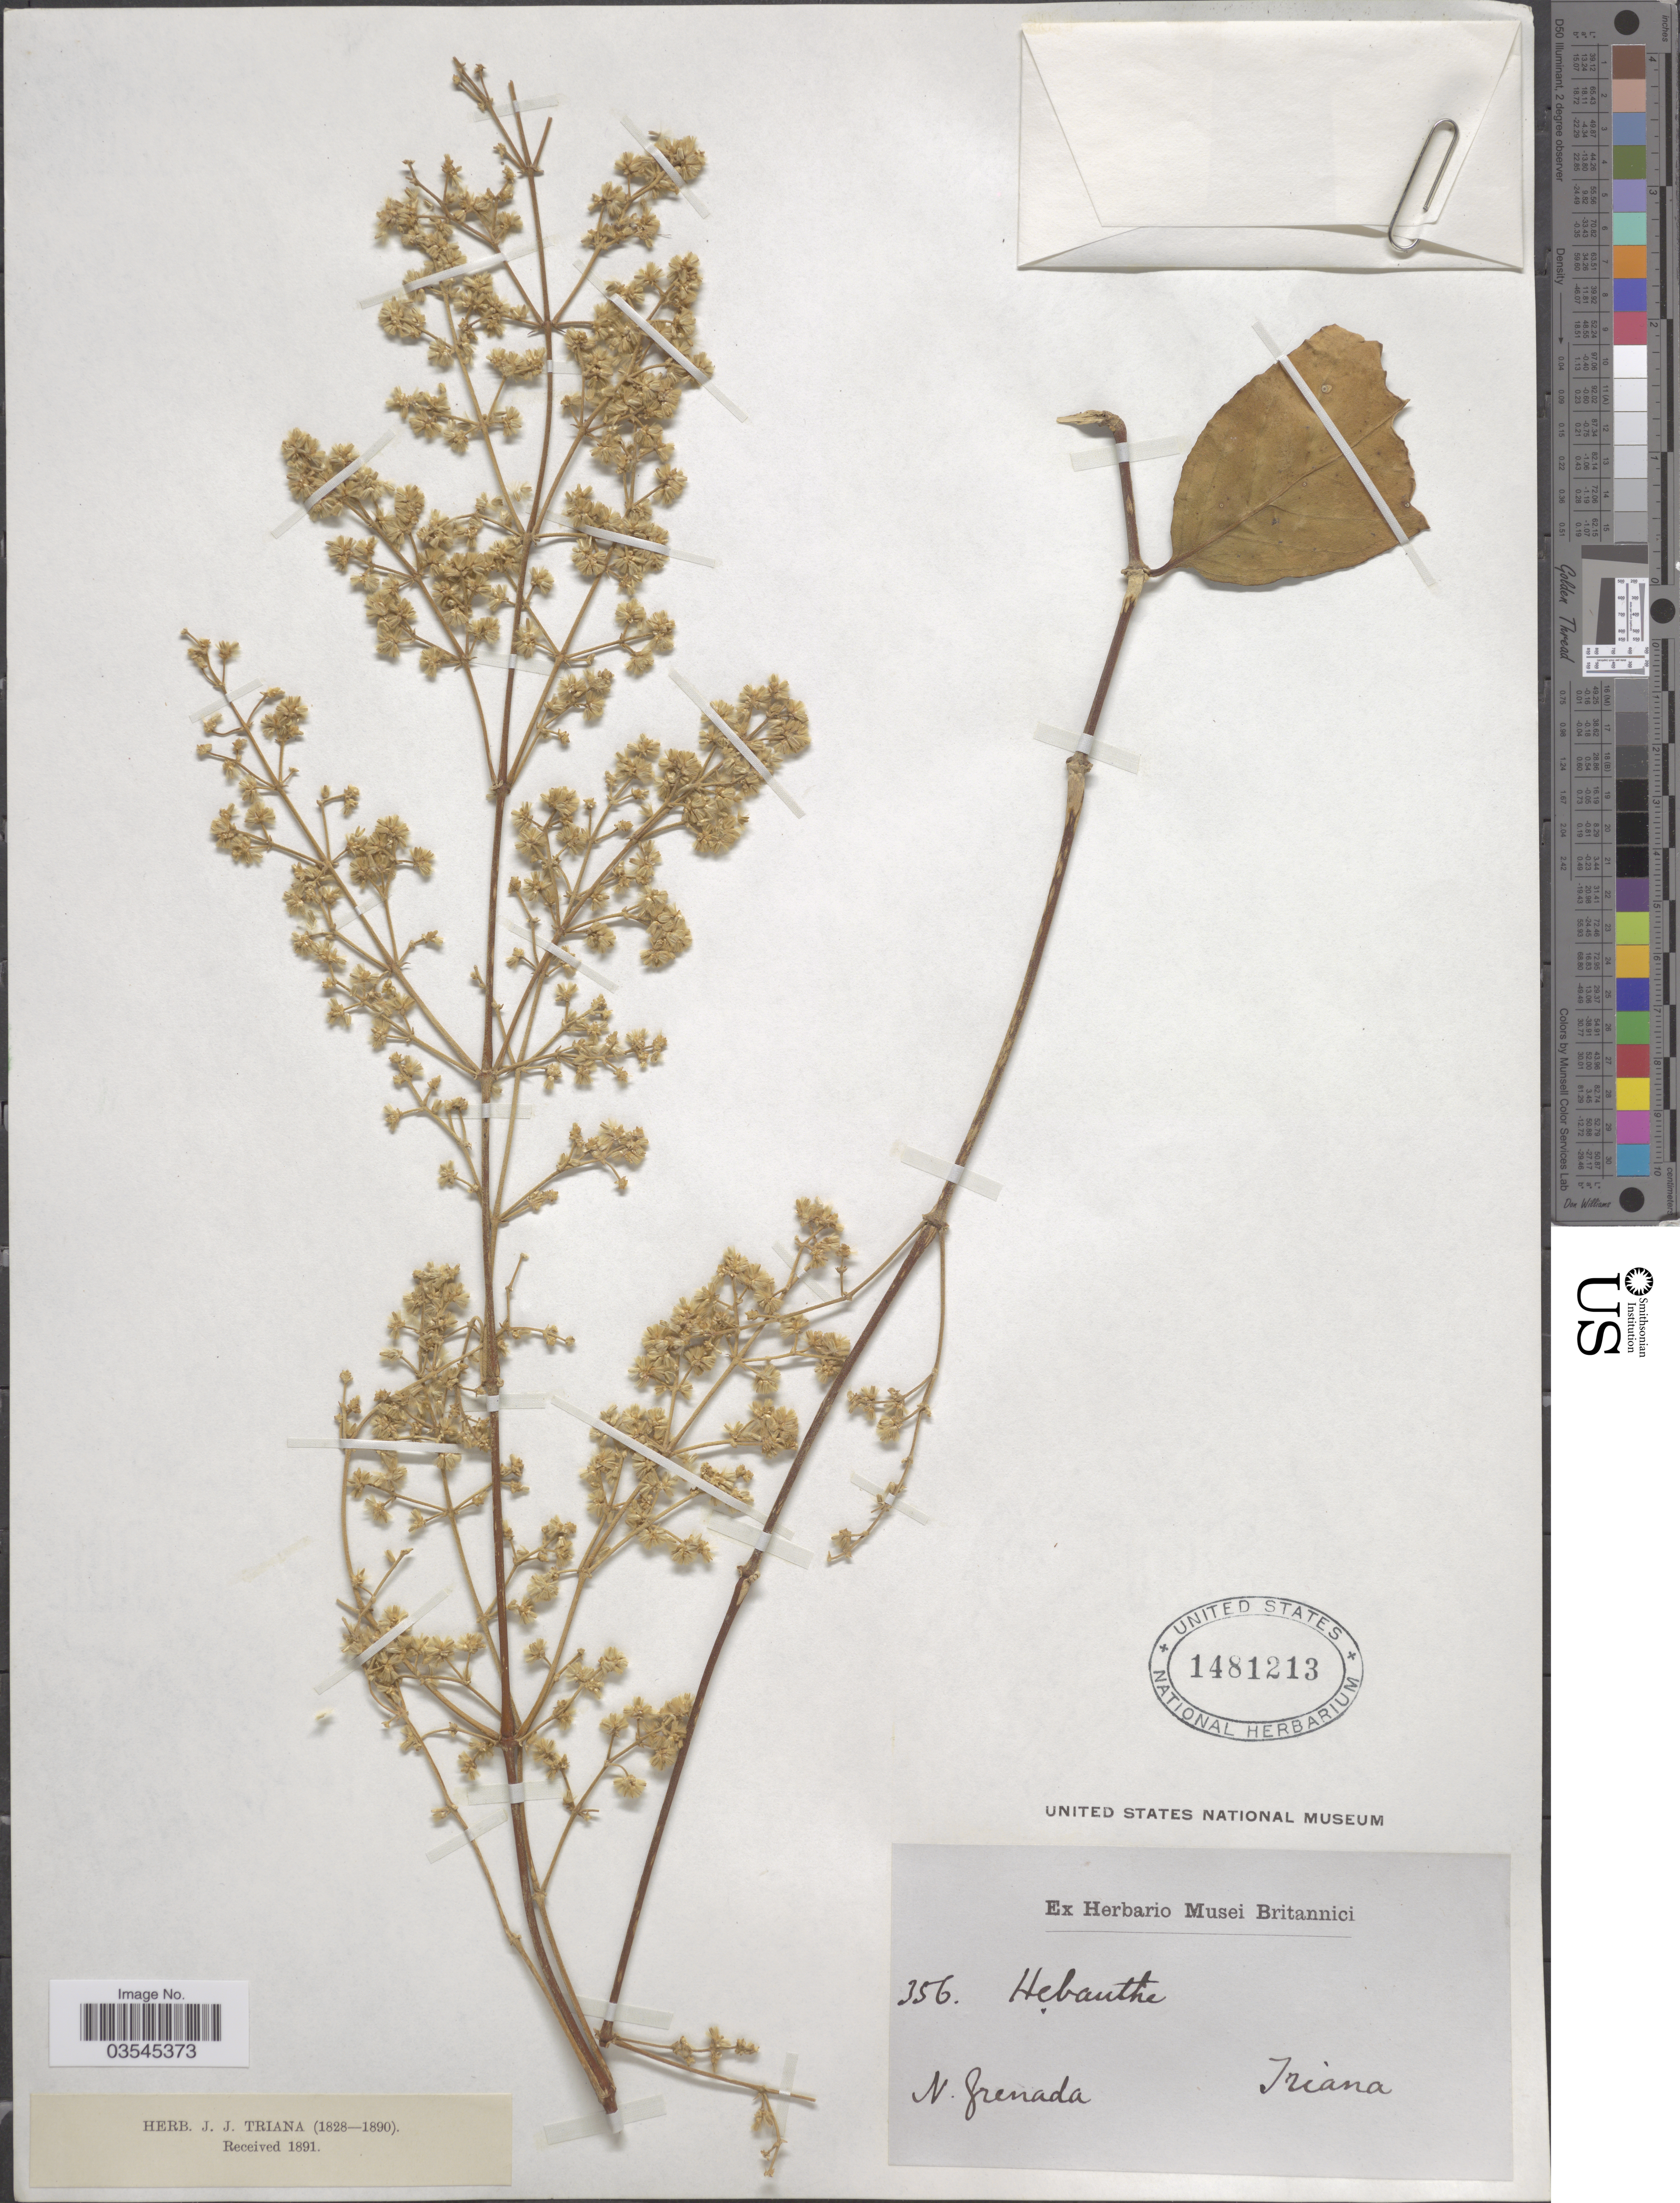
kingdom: Plantae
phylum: Tracheophyta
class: Magnoliopsida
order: Caryophyllales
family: Amaranthaceae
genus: Pfaffia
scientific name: Pfaffia iresinoides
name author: (Kunth) Spreng.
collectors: J. J. Triana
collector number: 356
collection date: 1828/1890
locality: N. Grenada.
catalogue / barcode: US 1481213